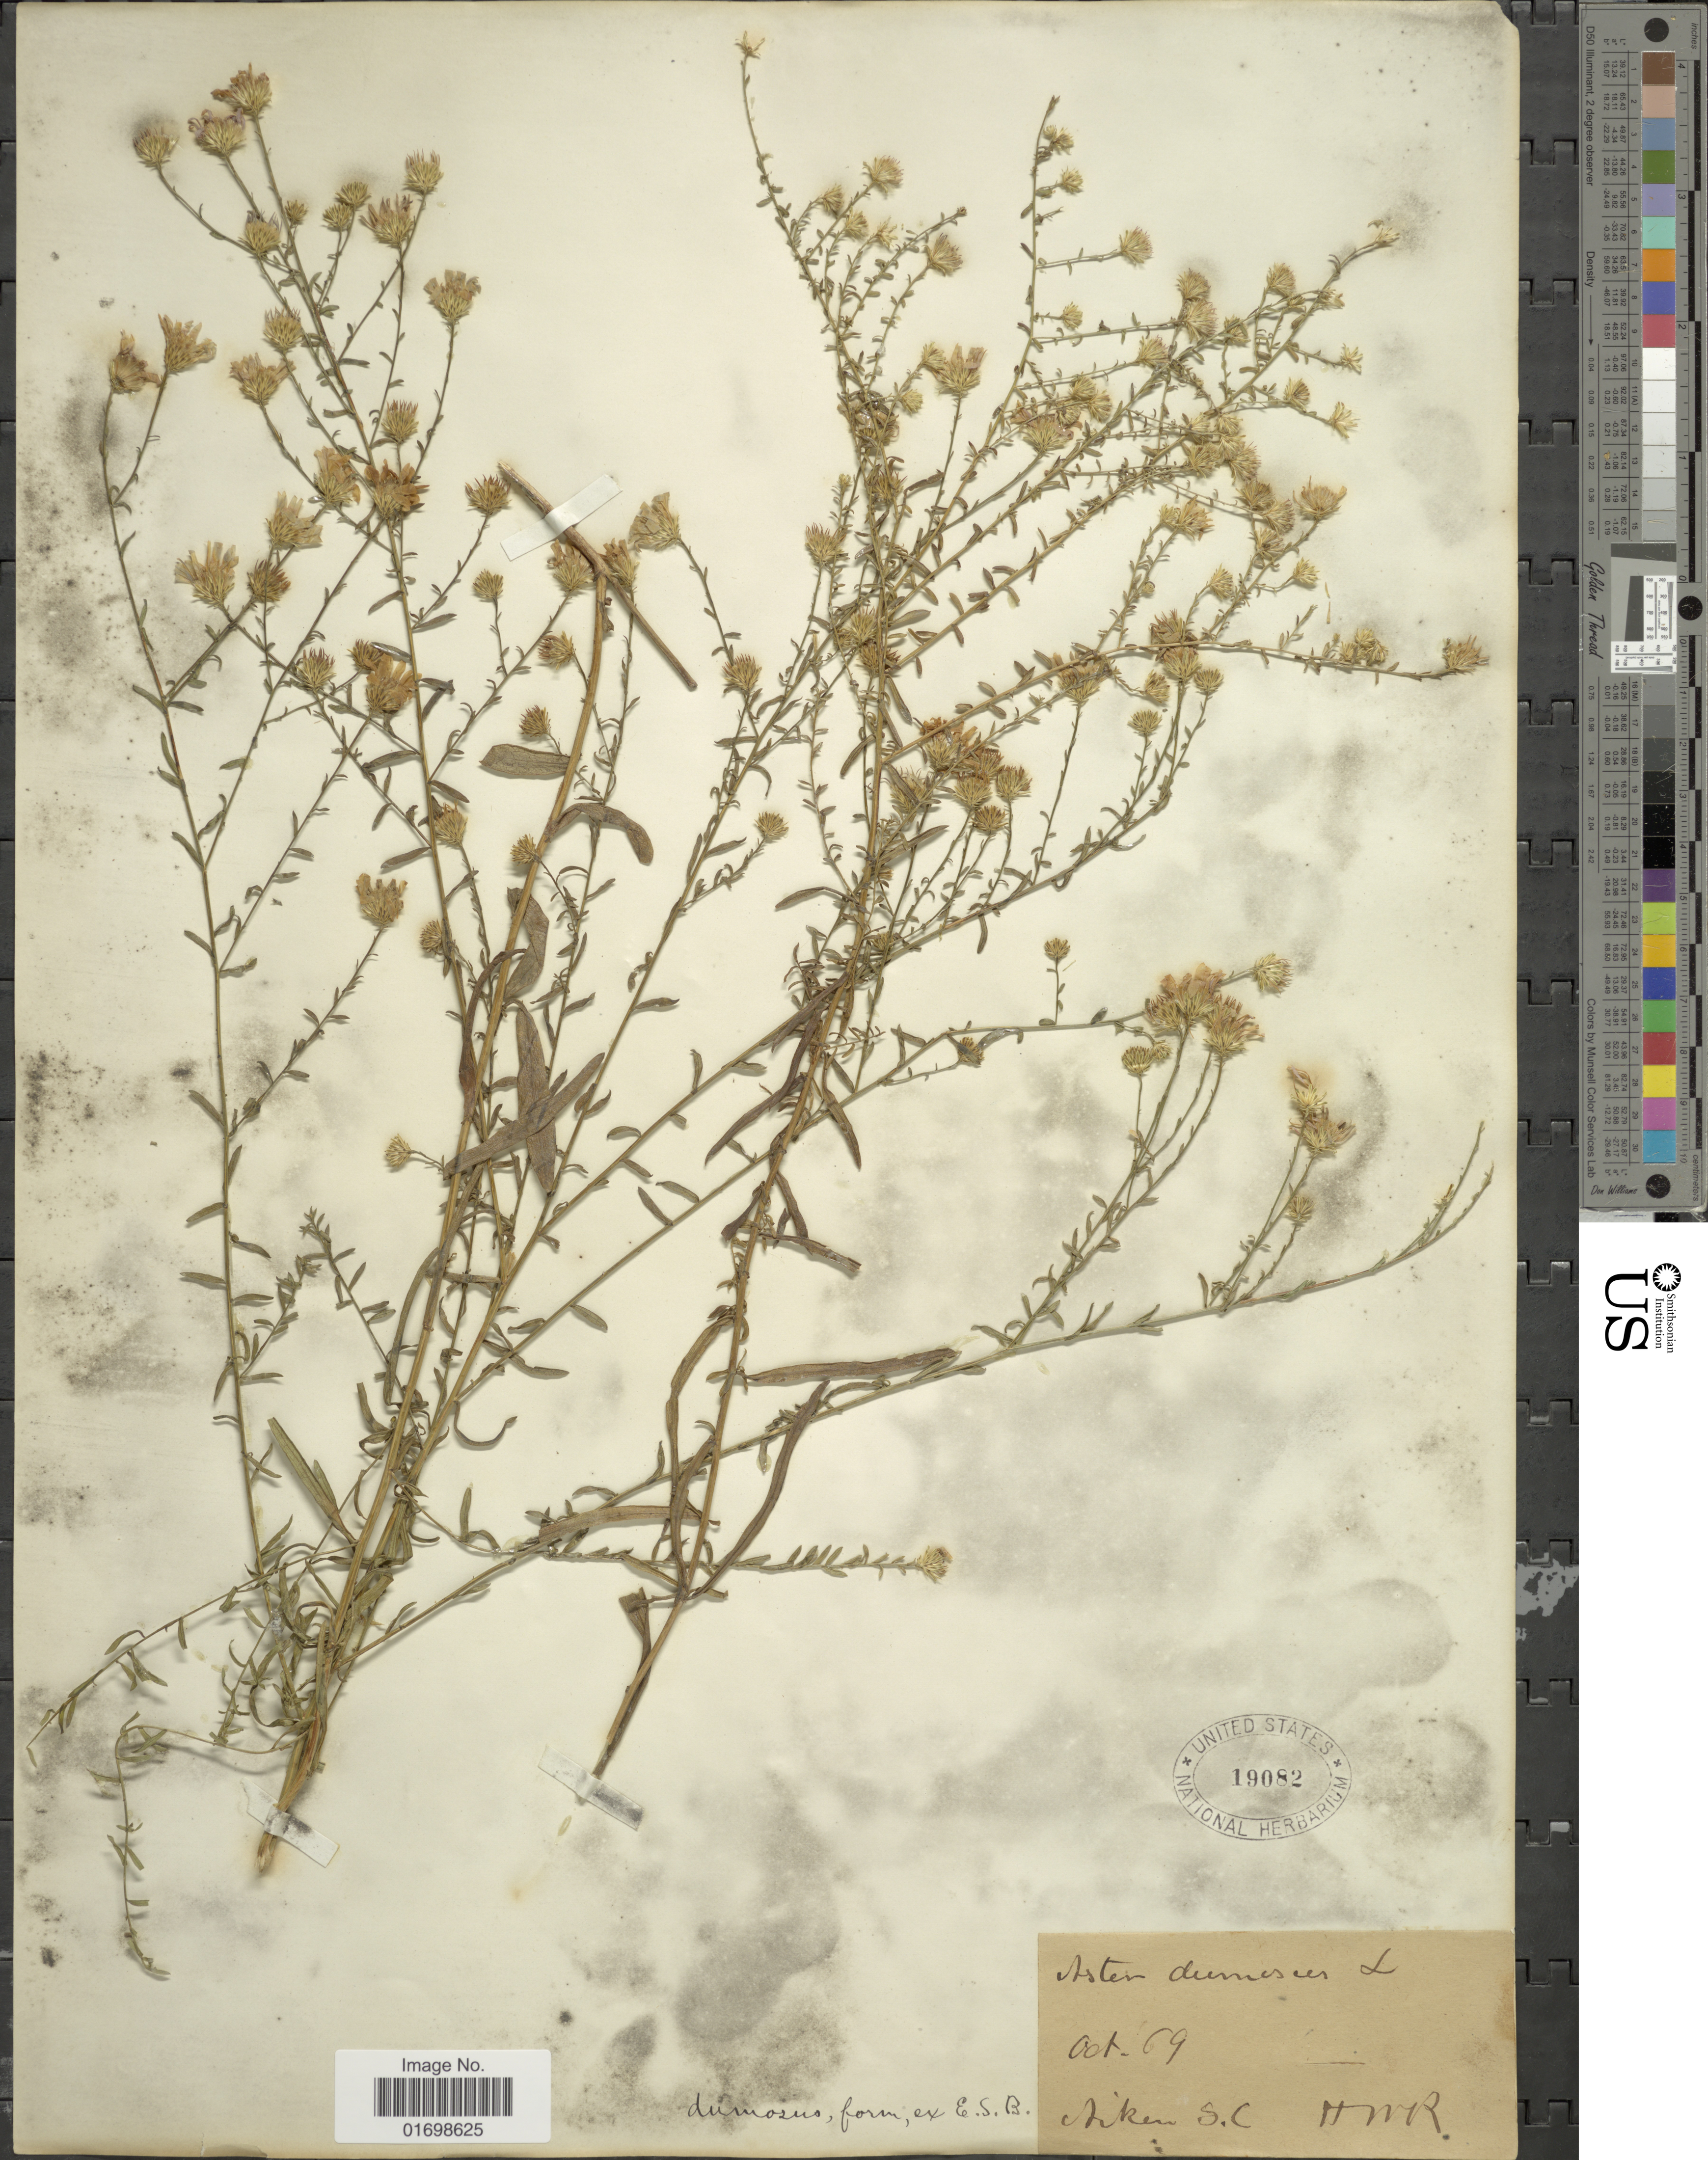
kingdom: Plantae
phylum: Tracheophyta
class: Magnoliopsida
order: Asterales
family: Asteraceae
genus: Symphyotrichum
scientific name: Symphyotrichum dumosum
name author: (L.) G.L. Nesom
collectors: S. G. Aiken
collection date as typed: Transcribed d/m/y: /10/69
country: United States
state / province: South Carolina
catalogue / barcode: US 19082